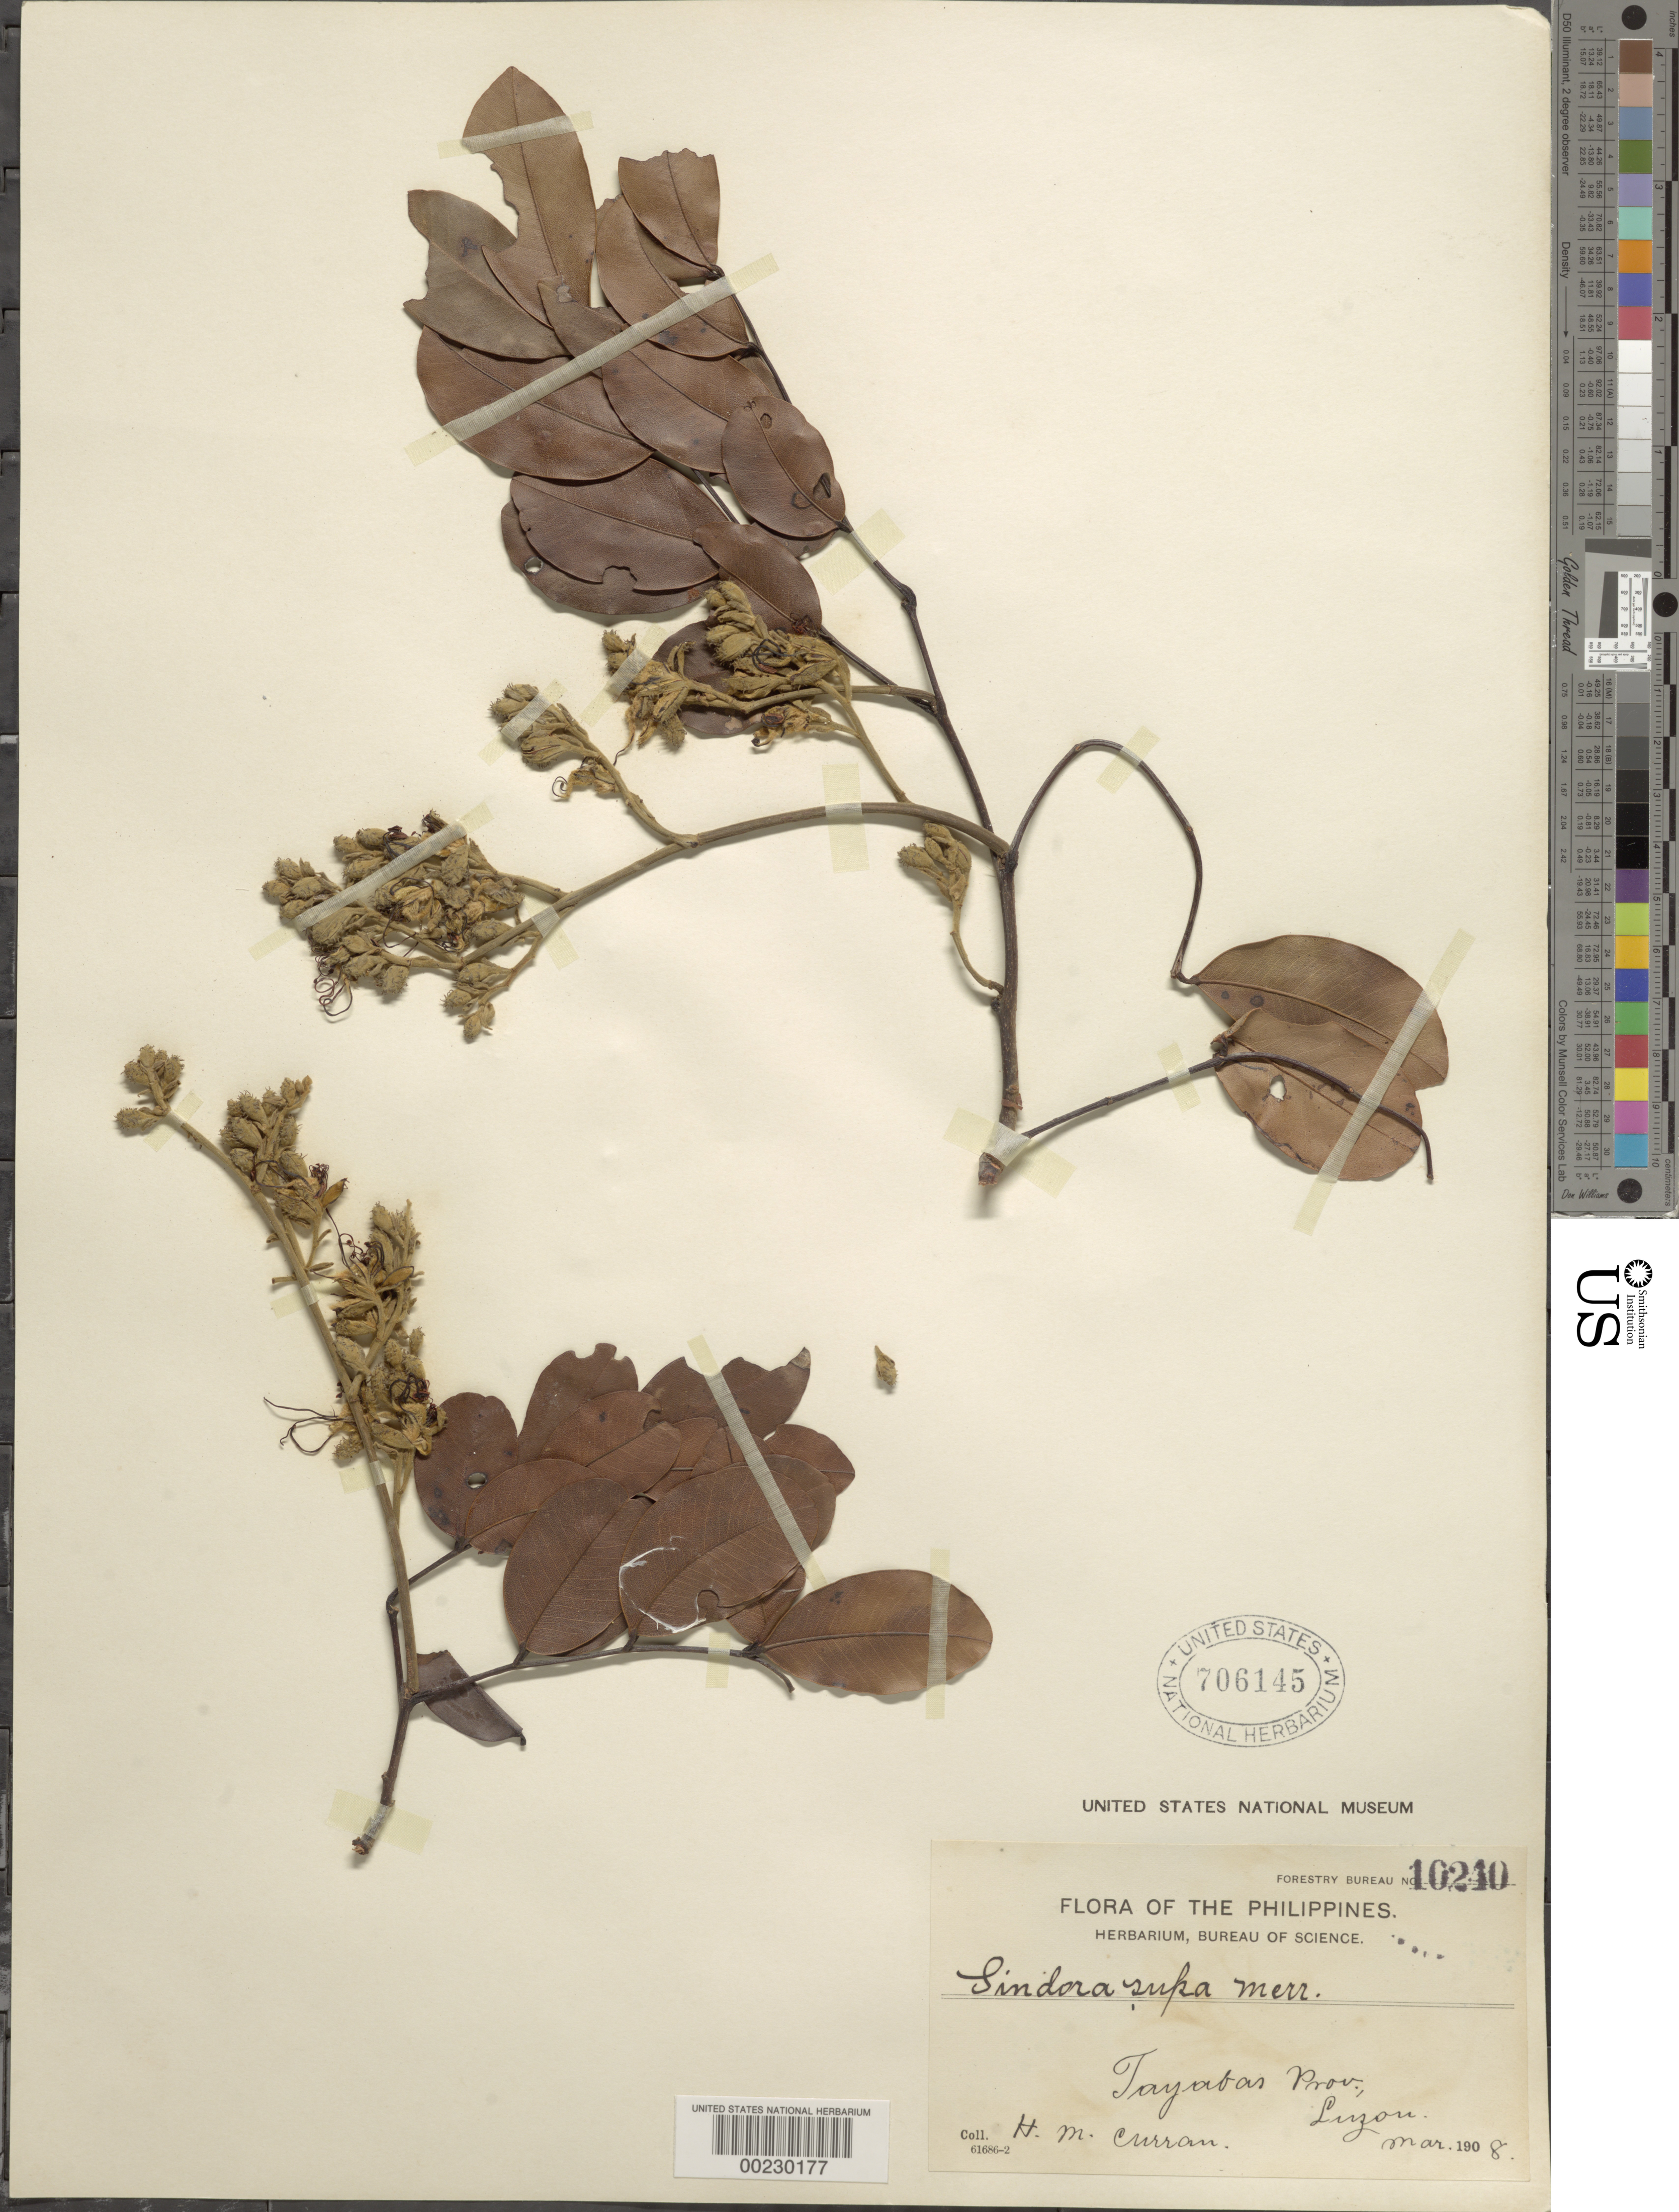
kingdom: Plantae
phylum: Tracheophyta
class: Magnoliopsida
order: Fabales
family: Fabaceae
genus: Sindora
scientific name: Sindora supa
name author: Merr.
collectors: H. M. Curran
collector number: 10240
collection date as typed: Mar 1908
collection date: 1908-03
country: Philippines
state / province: Calabarzon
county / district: Quezon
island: Luzon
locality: Tayabas prov. [= quezon province]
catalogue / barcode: US 706145